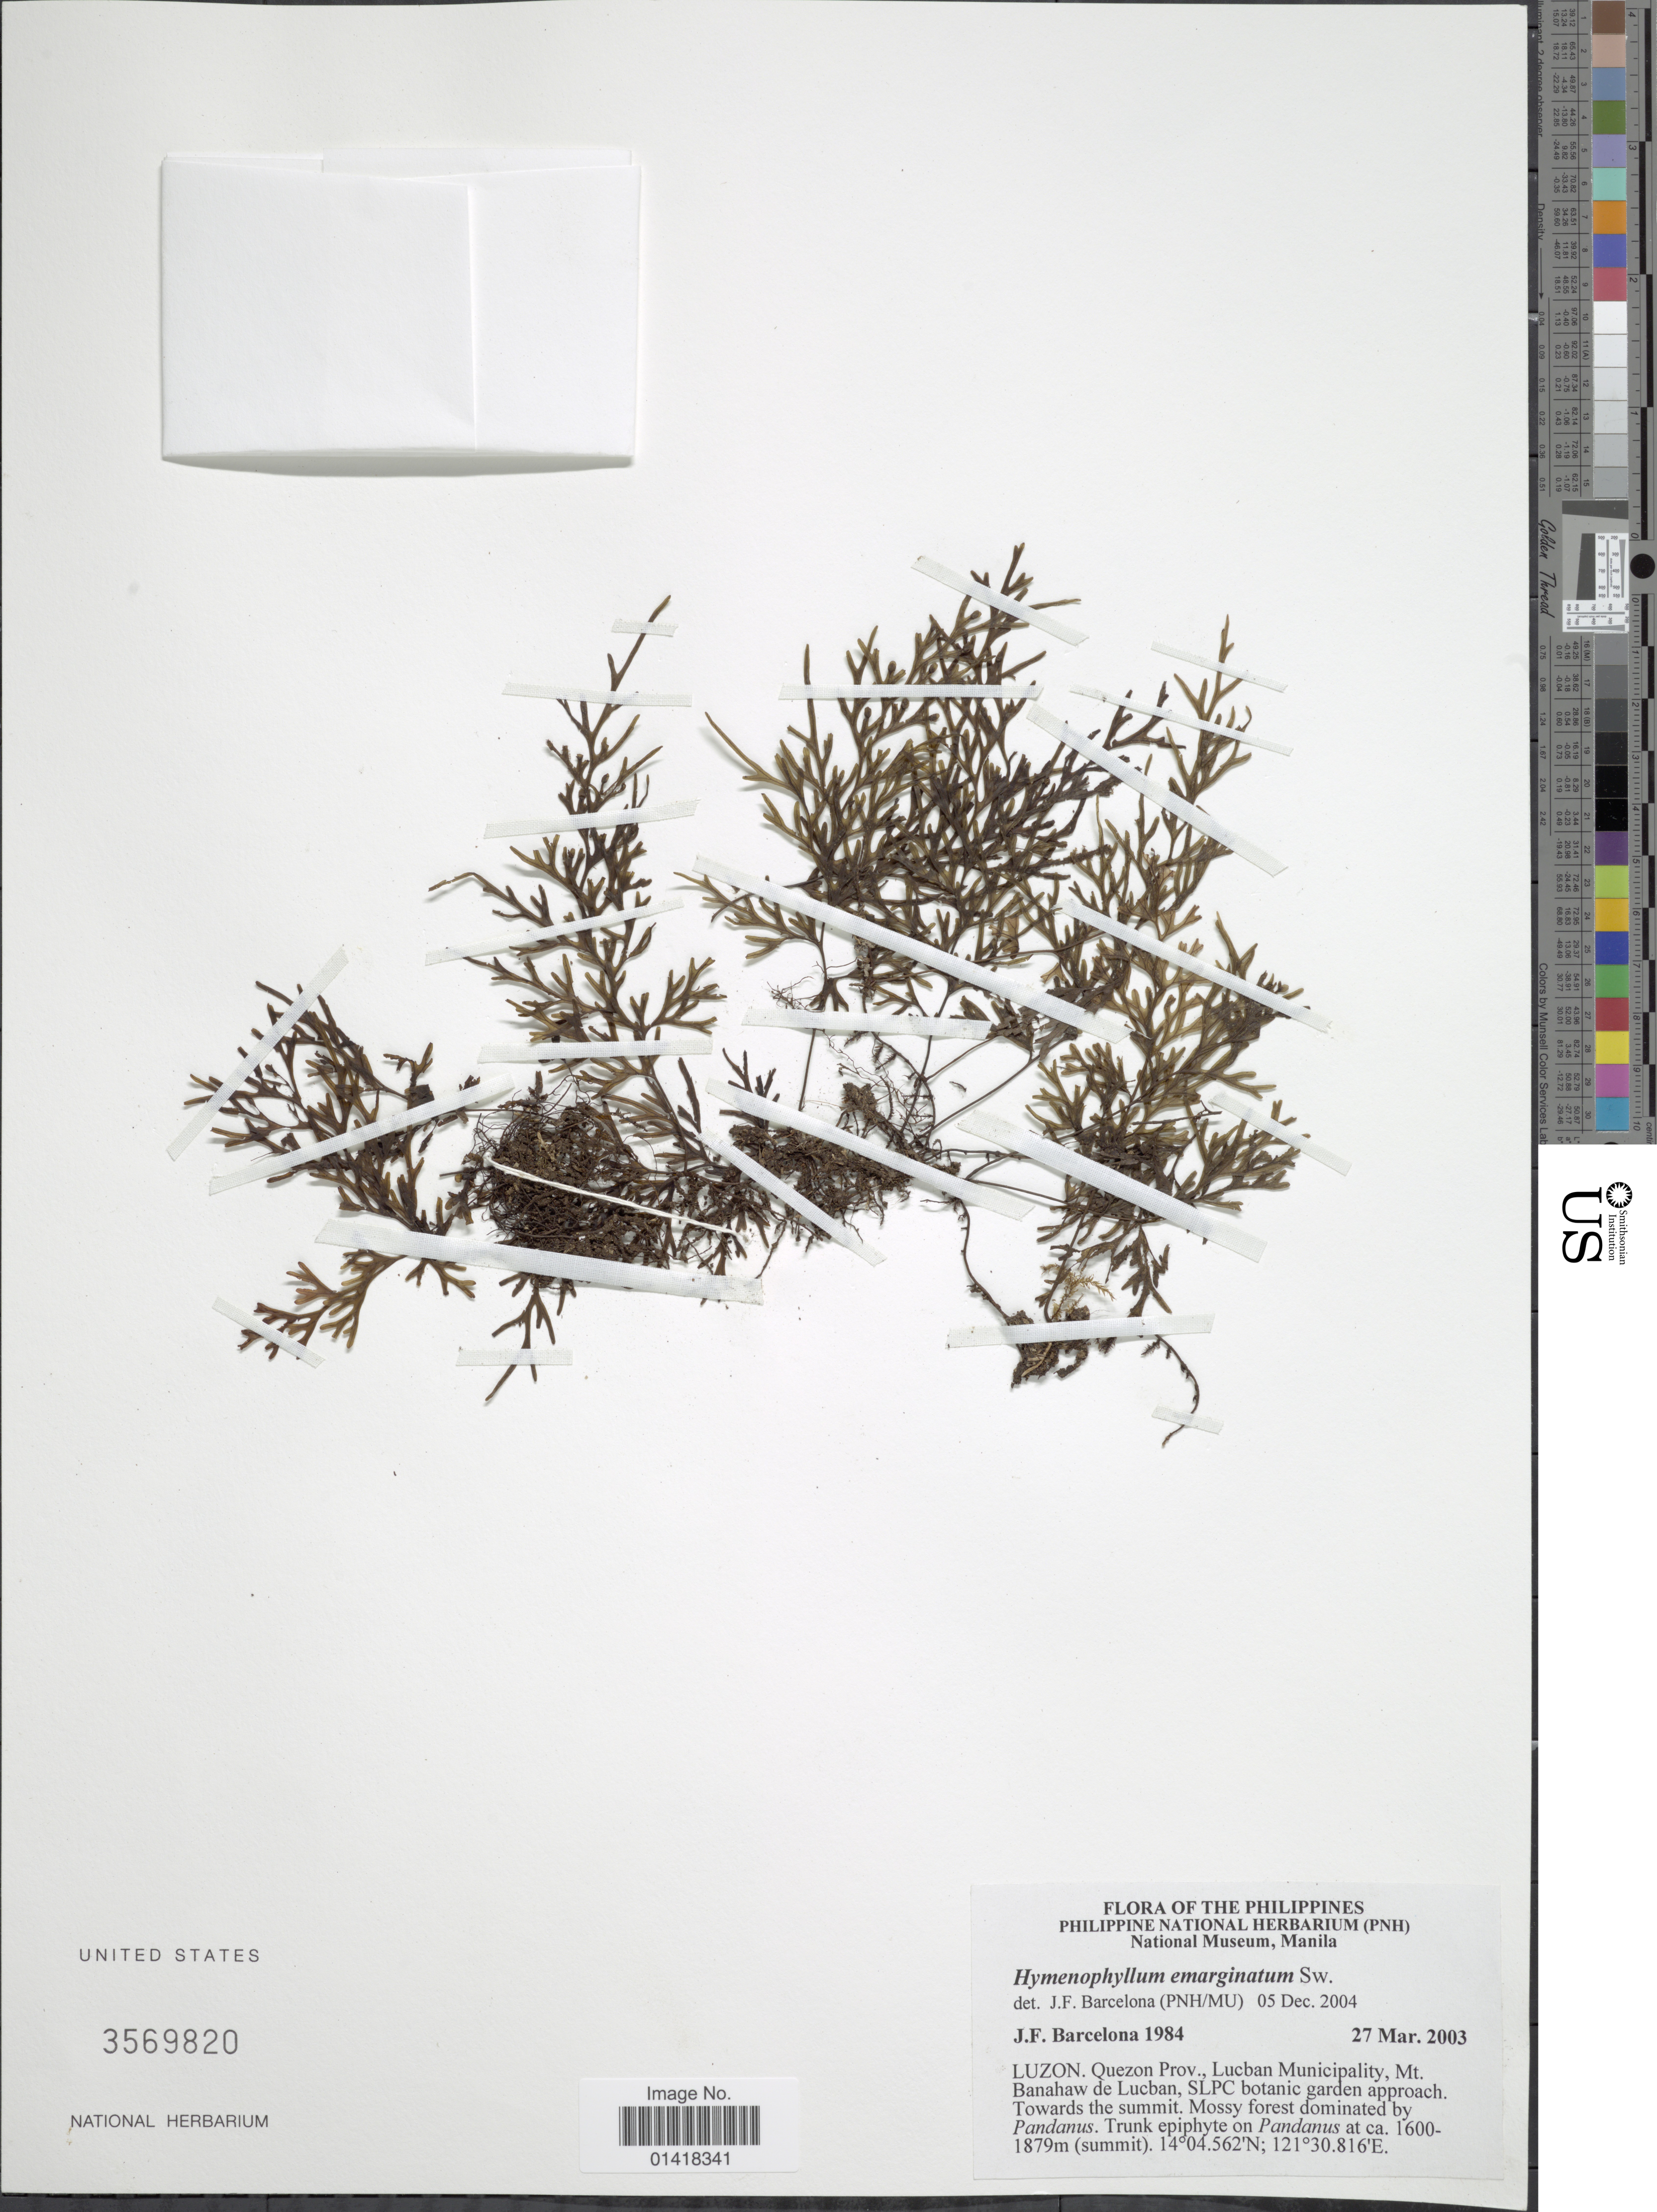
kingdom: Plantae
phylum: Tracheophyta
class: Polypodiopsida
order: Hymenophyllales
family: Hymenophyllaceae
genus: Hymenophyllum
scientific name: Hymenophyllum emarginatum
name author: Sw.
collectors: J. F. Barcelona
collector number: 1984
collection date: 2003-03-27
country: Philippines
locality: The Philippines. Luzon. Quezon Prov. Lucban Municipality, Mt. Banahaw de Lucban, SLPC botanic garden approach. Towards the summit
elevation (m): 1600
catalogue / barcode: US 3569820